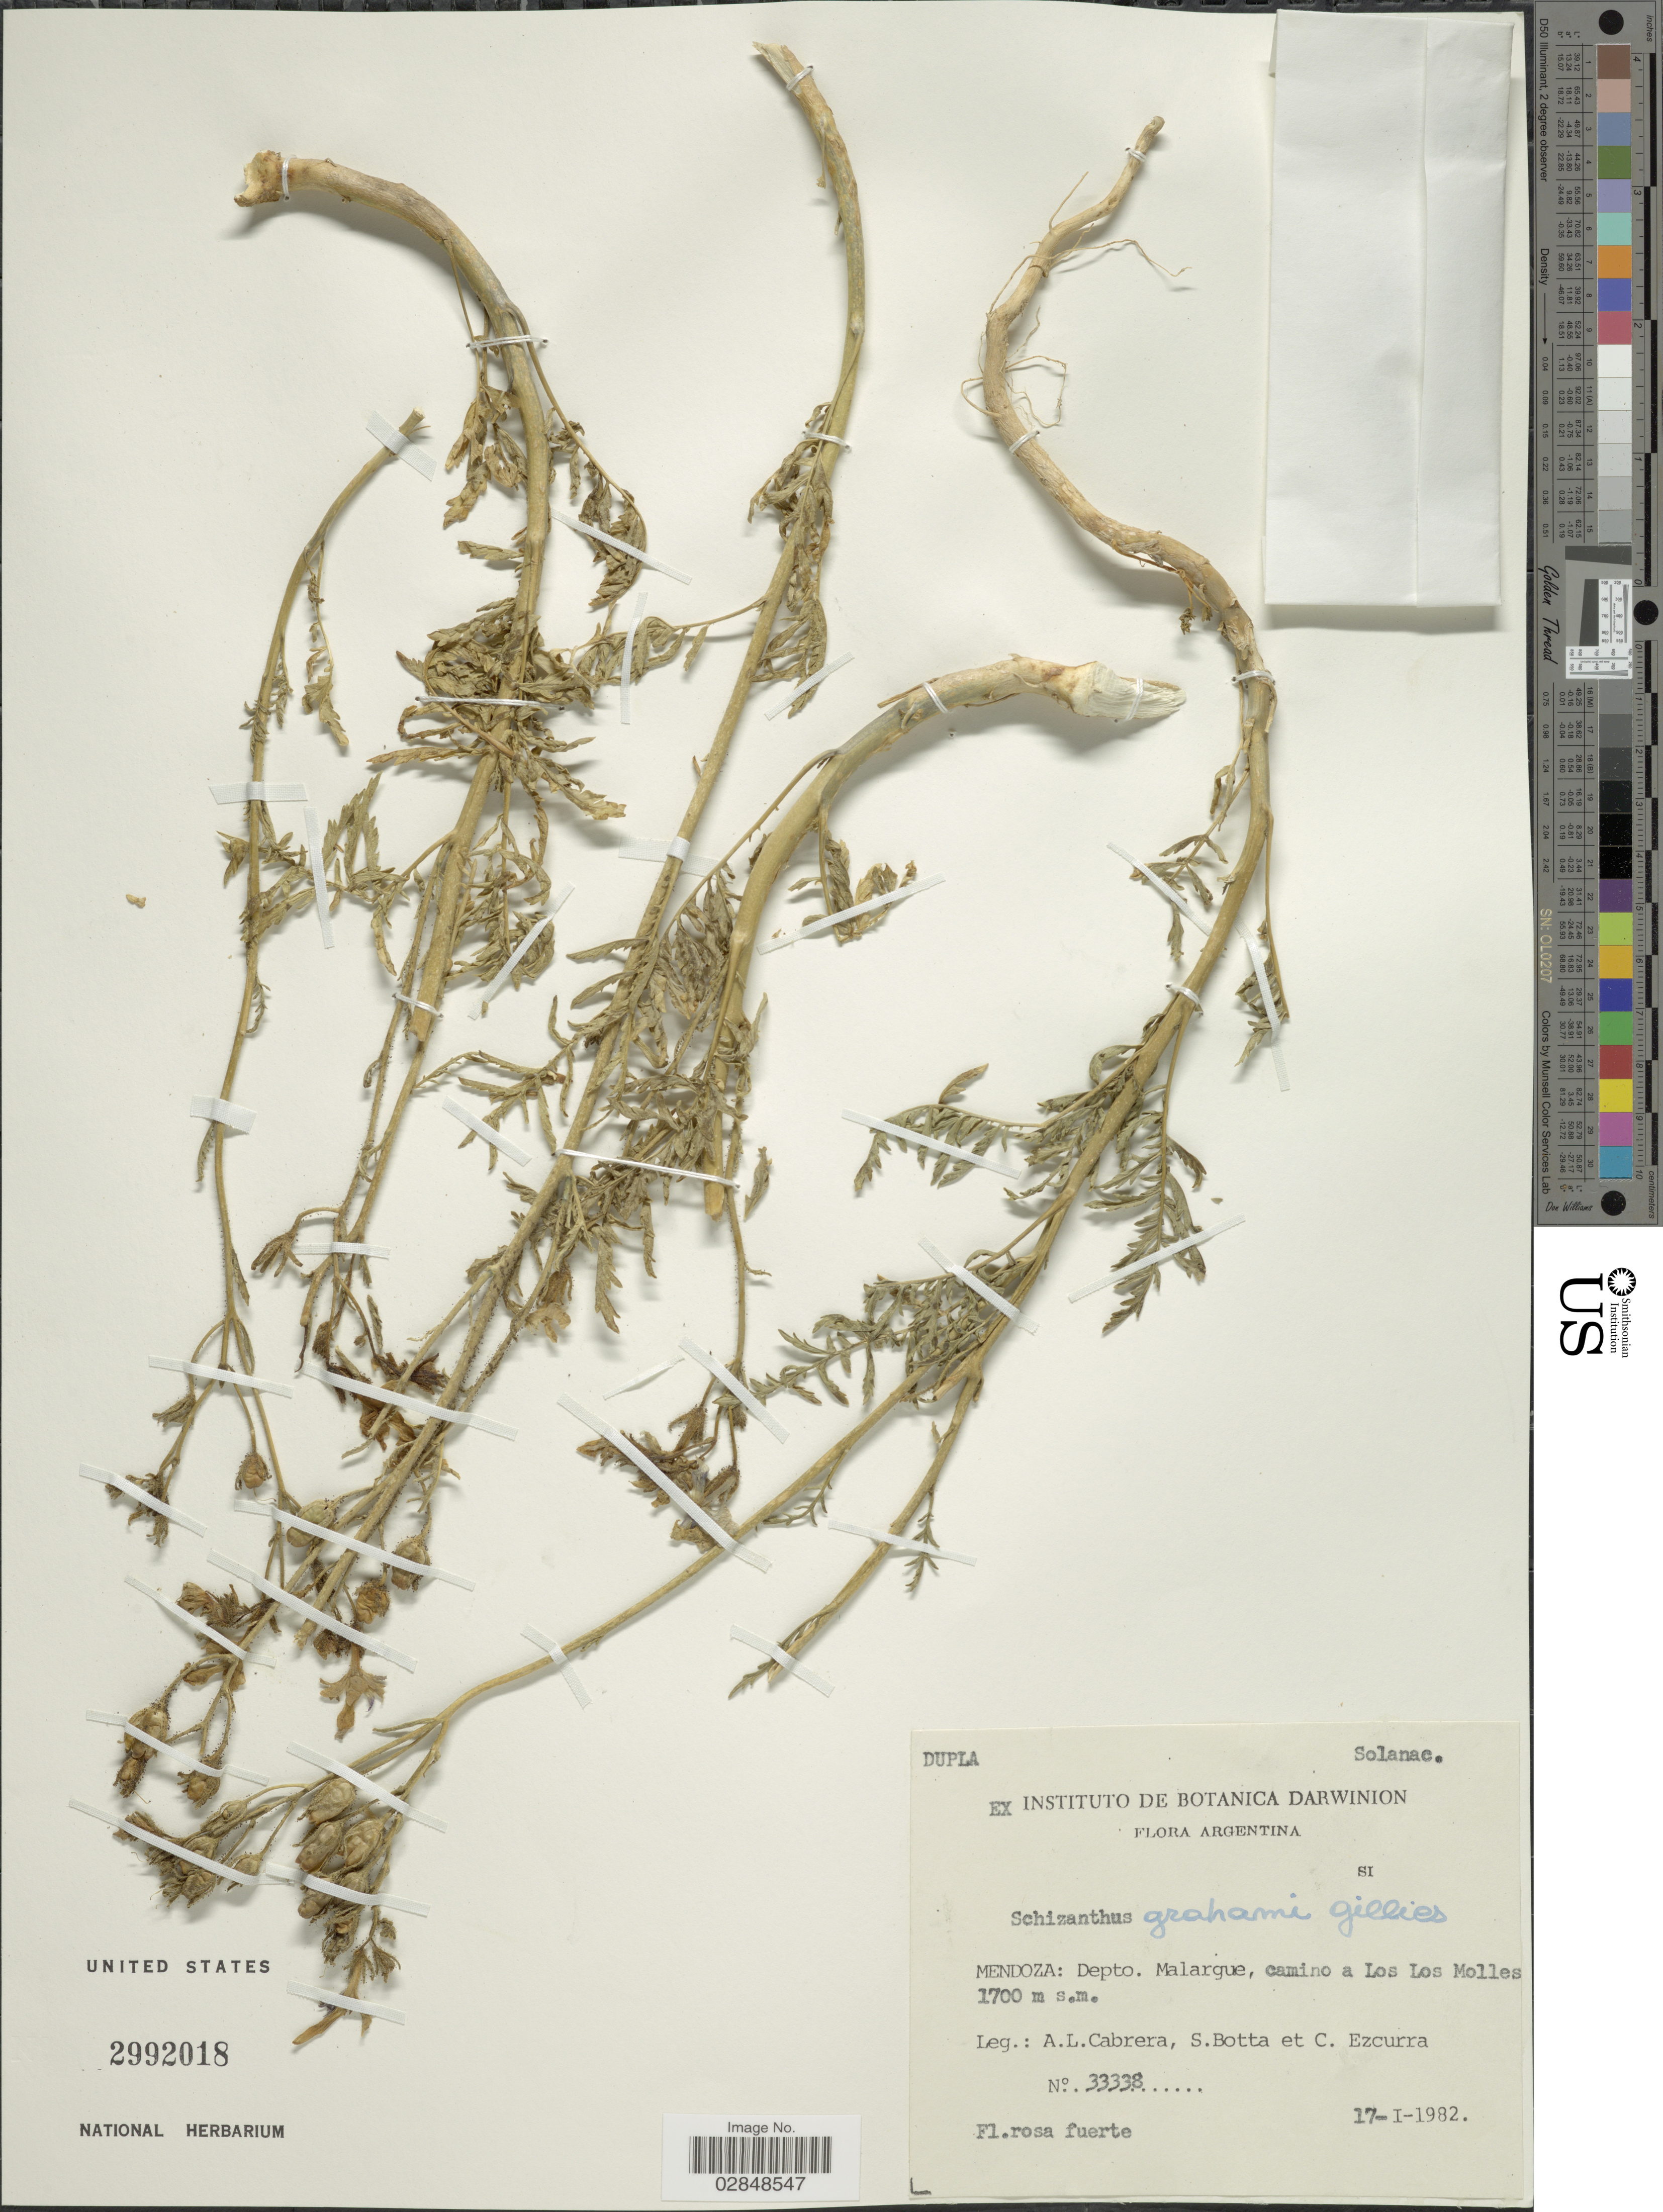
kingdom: Plantae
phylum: Tracheophyta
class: Magnoliopsida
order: Solanales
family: Solanaceae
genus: Schizanthus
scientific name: Schizanthus grahamii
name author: Gillies ex Hook.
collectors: A. L. Cabrera, S. Botta & C. Ezcurra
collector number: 33338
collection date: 1982-01-17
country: Argentina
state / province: Mendoza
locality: Depto. Malarque, camino a Los Los Molles.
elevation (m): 1700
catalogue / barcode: US 2992018